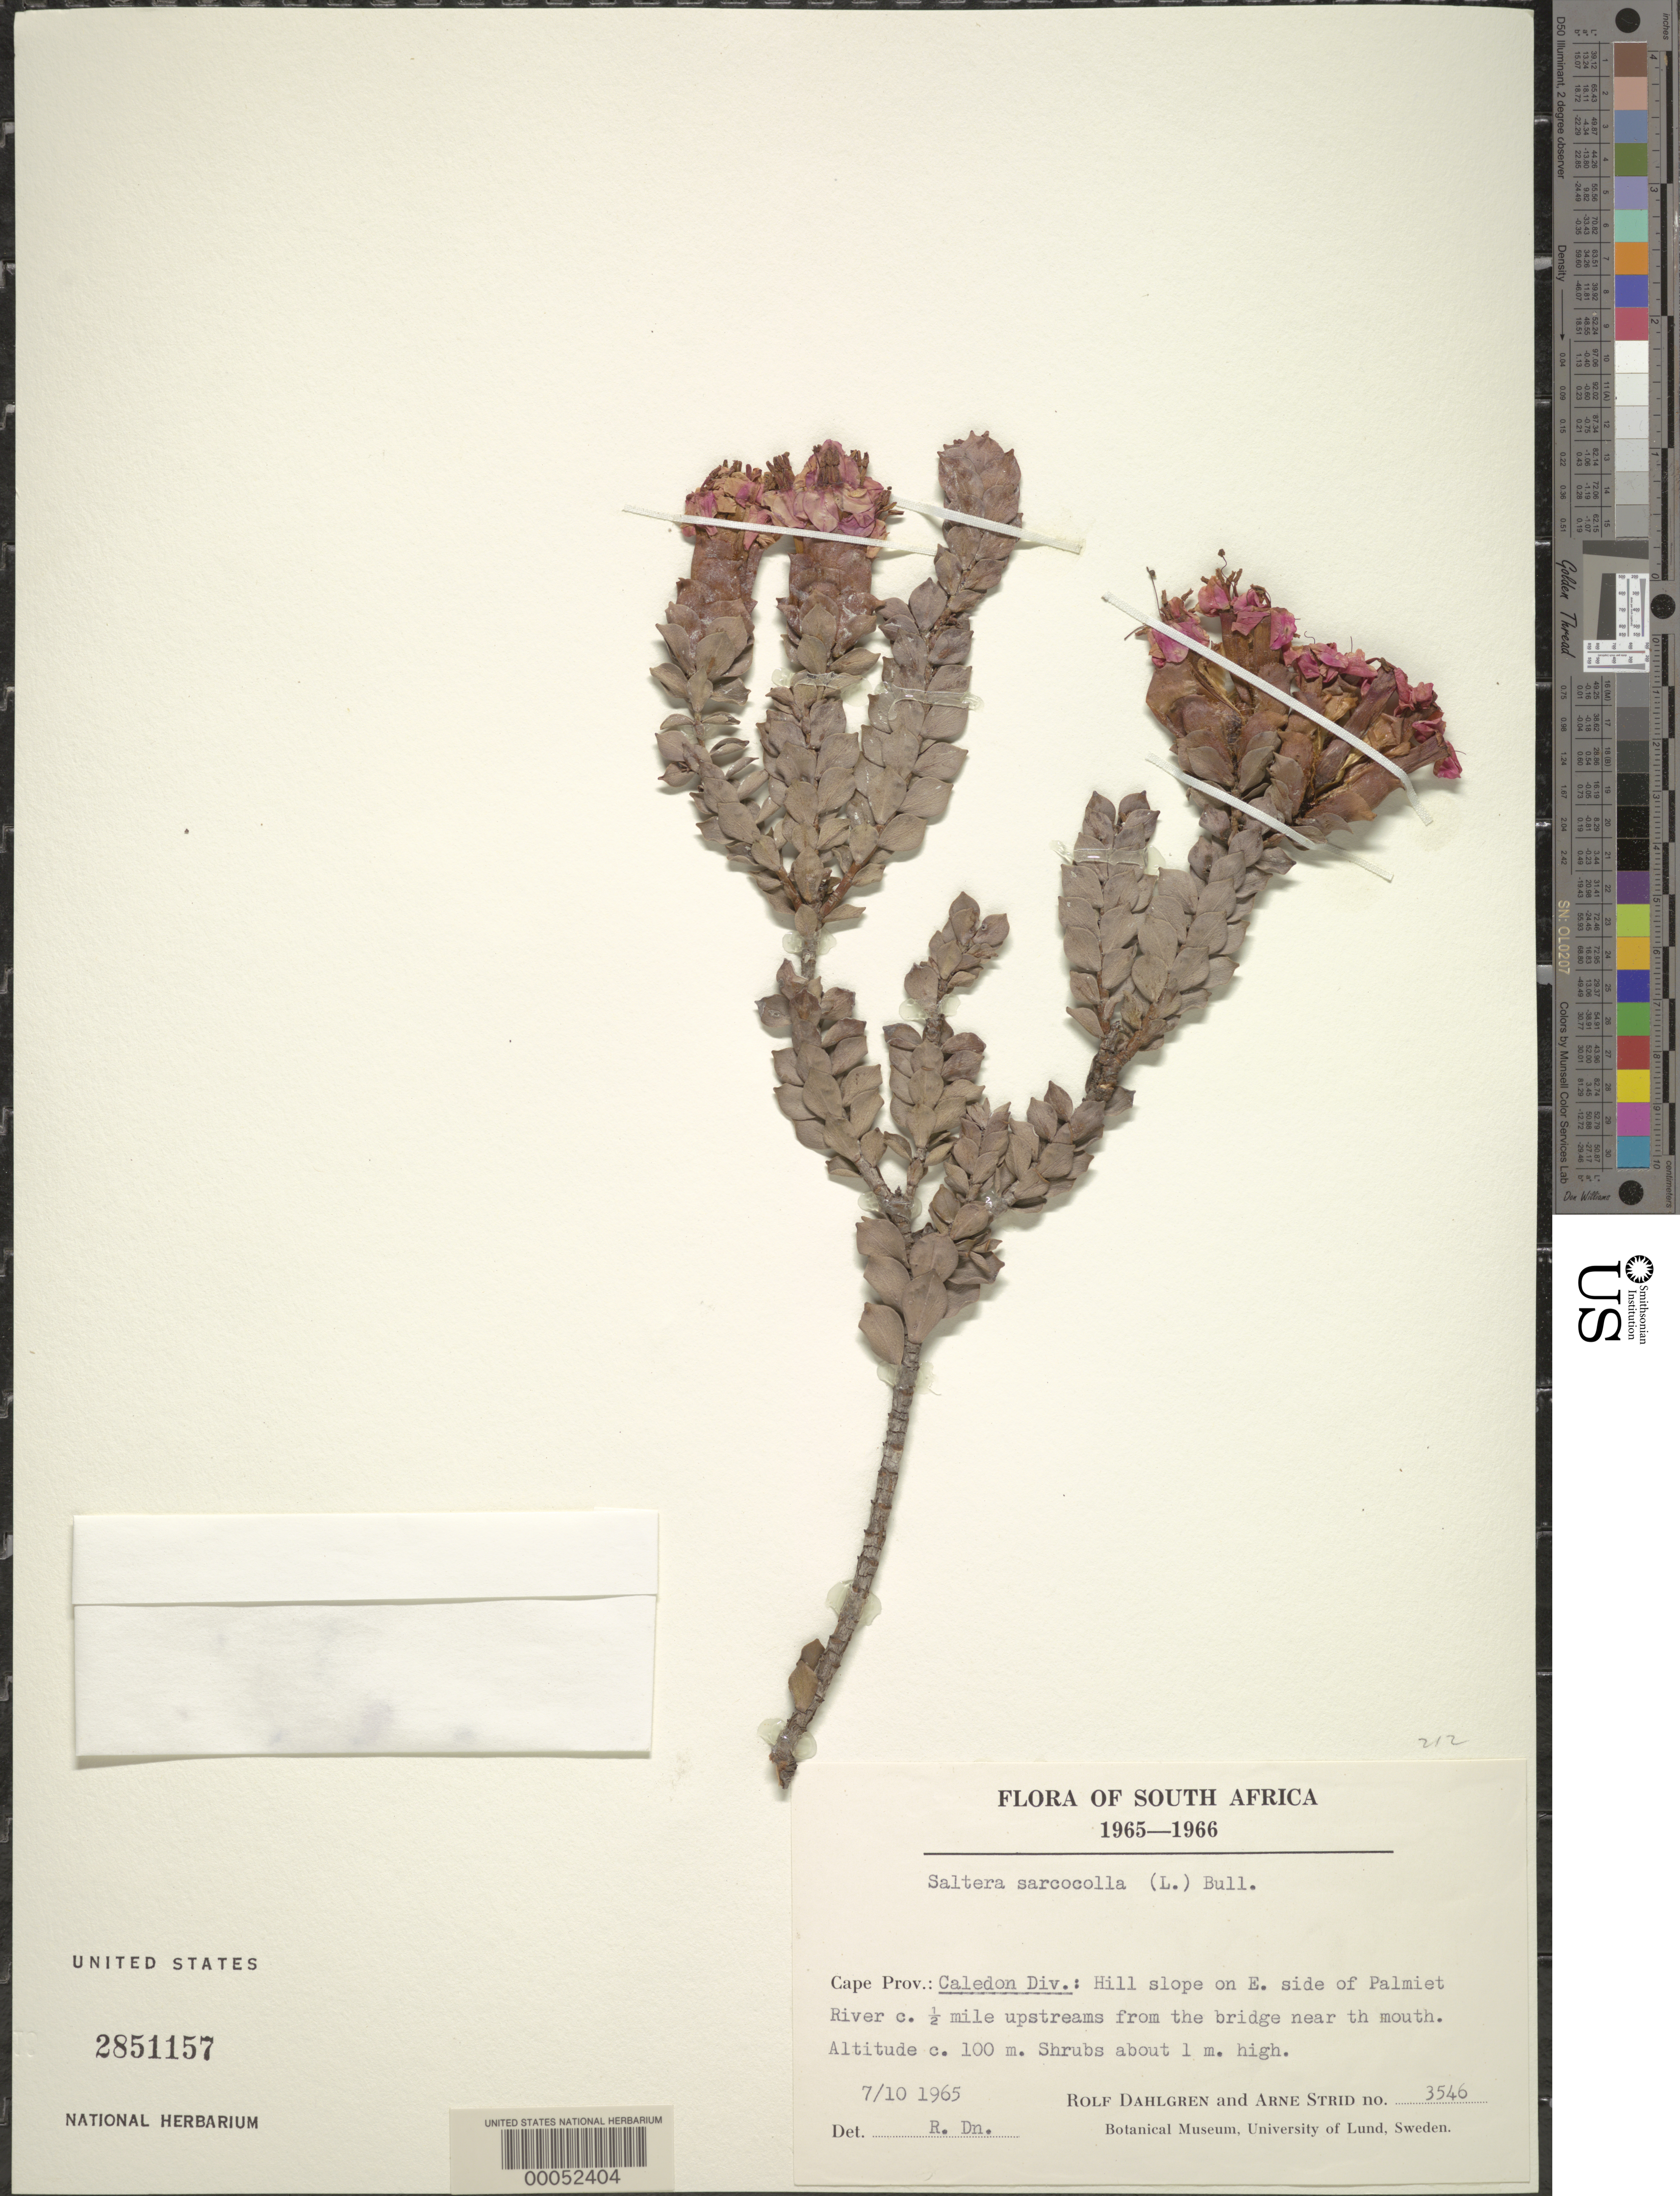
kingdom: Plantae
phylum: Tracheophyta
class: Magnoliopsida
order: Myrtales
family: Penaeaceae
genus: Penaea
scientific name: Penaea sarcocolla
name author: L.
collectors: R. Dahlgren & A. Strid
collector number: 3546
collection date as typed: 07 Oct 1965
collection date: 1965-10-07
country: South Africa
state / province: Western Cape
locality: Hill slope on e side of palmiet river, ca. 1/2 mi upstream from bridge at mouth. Caledon Div.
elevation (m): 100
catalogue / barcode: US 2851157